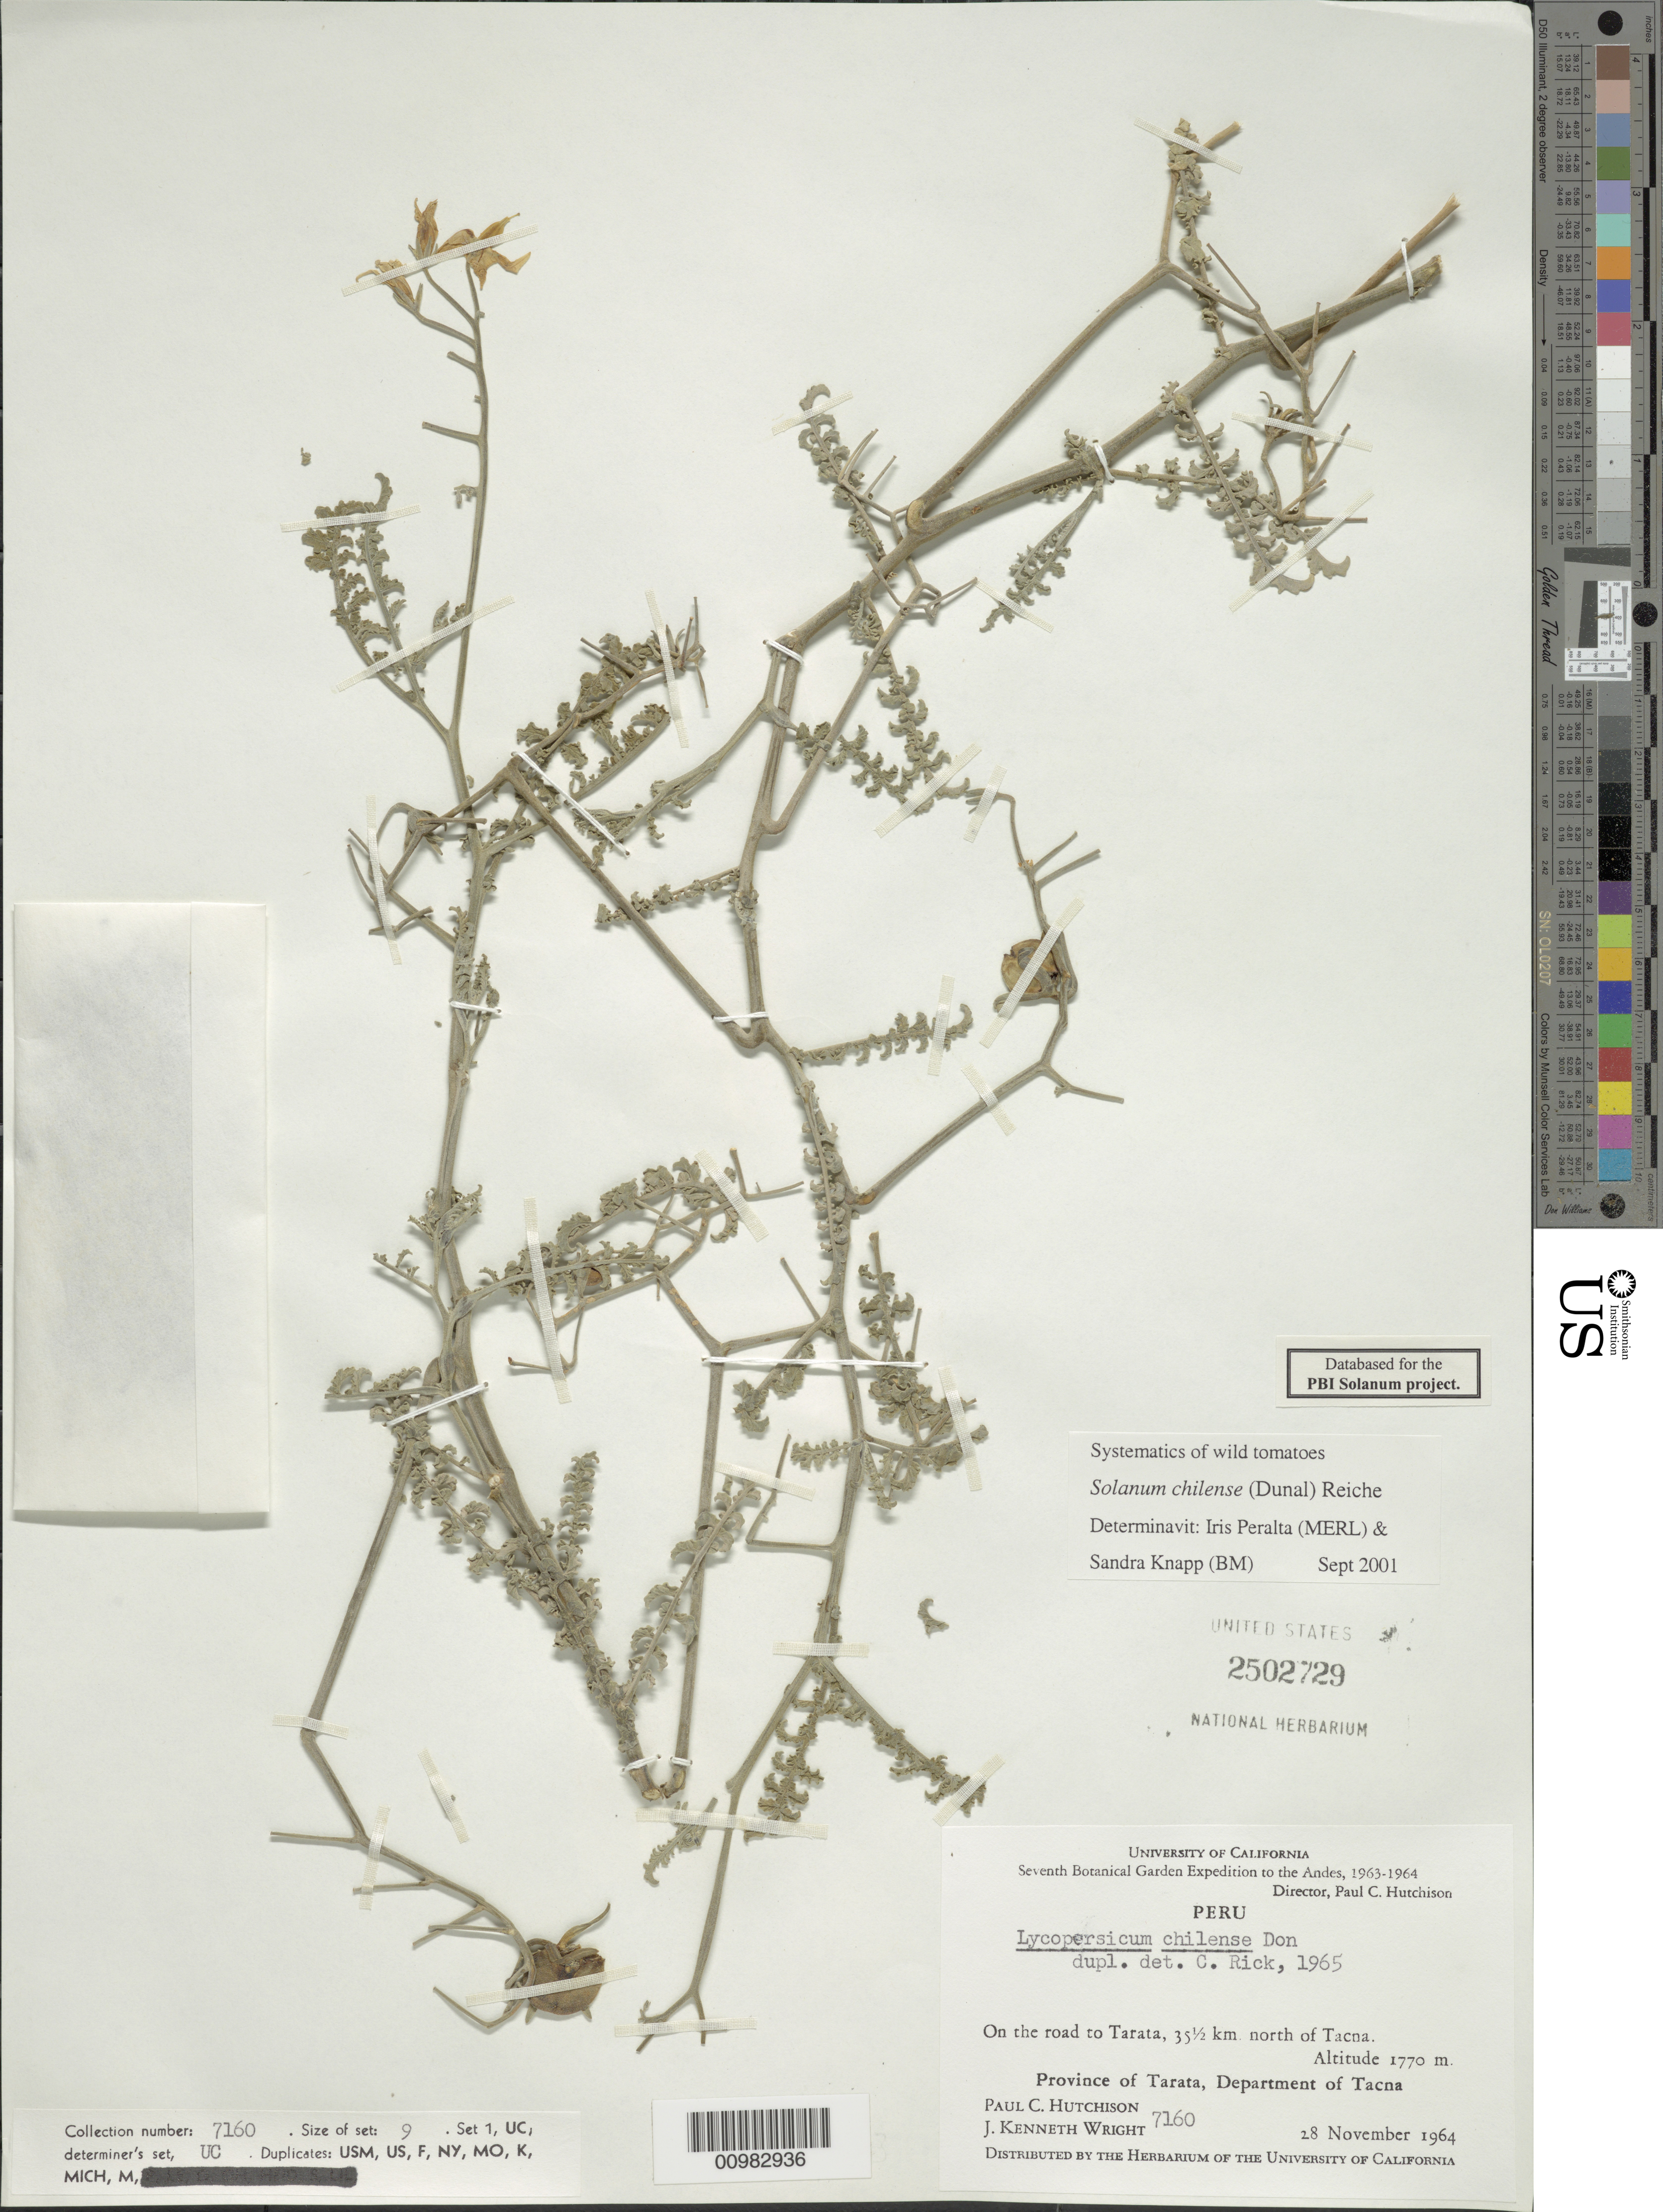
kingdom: Plantae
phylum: Tracheophyta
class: Magnoliopsida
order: Solanales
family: Solanaceae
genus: Solanum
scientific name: Solanum chilense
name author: (Dunal) Reiche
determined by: Peralta, Iris E.; Knapp, S. D.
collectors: P. C. Hutchison & J. K. Wright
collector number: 7160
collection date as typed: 28 Nov 1964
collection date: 1964-11-28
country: Peru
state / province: Tacna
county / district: Tarata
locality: on the road to Tarata, 35.5 km N of Tacna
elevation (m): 1770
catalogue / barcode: US 2502729